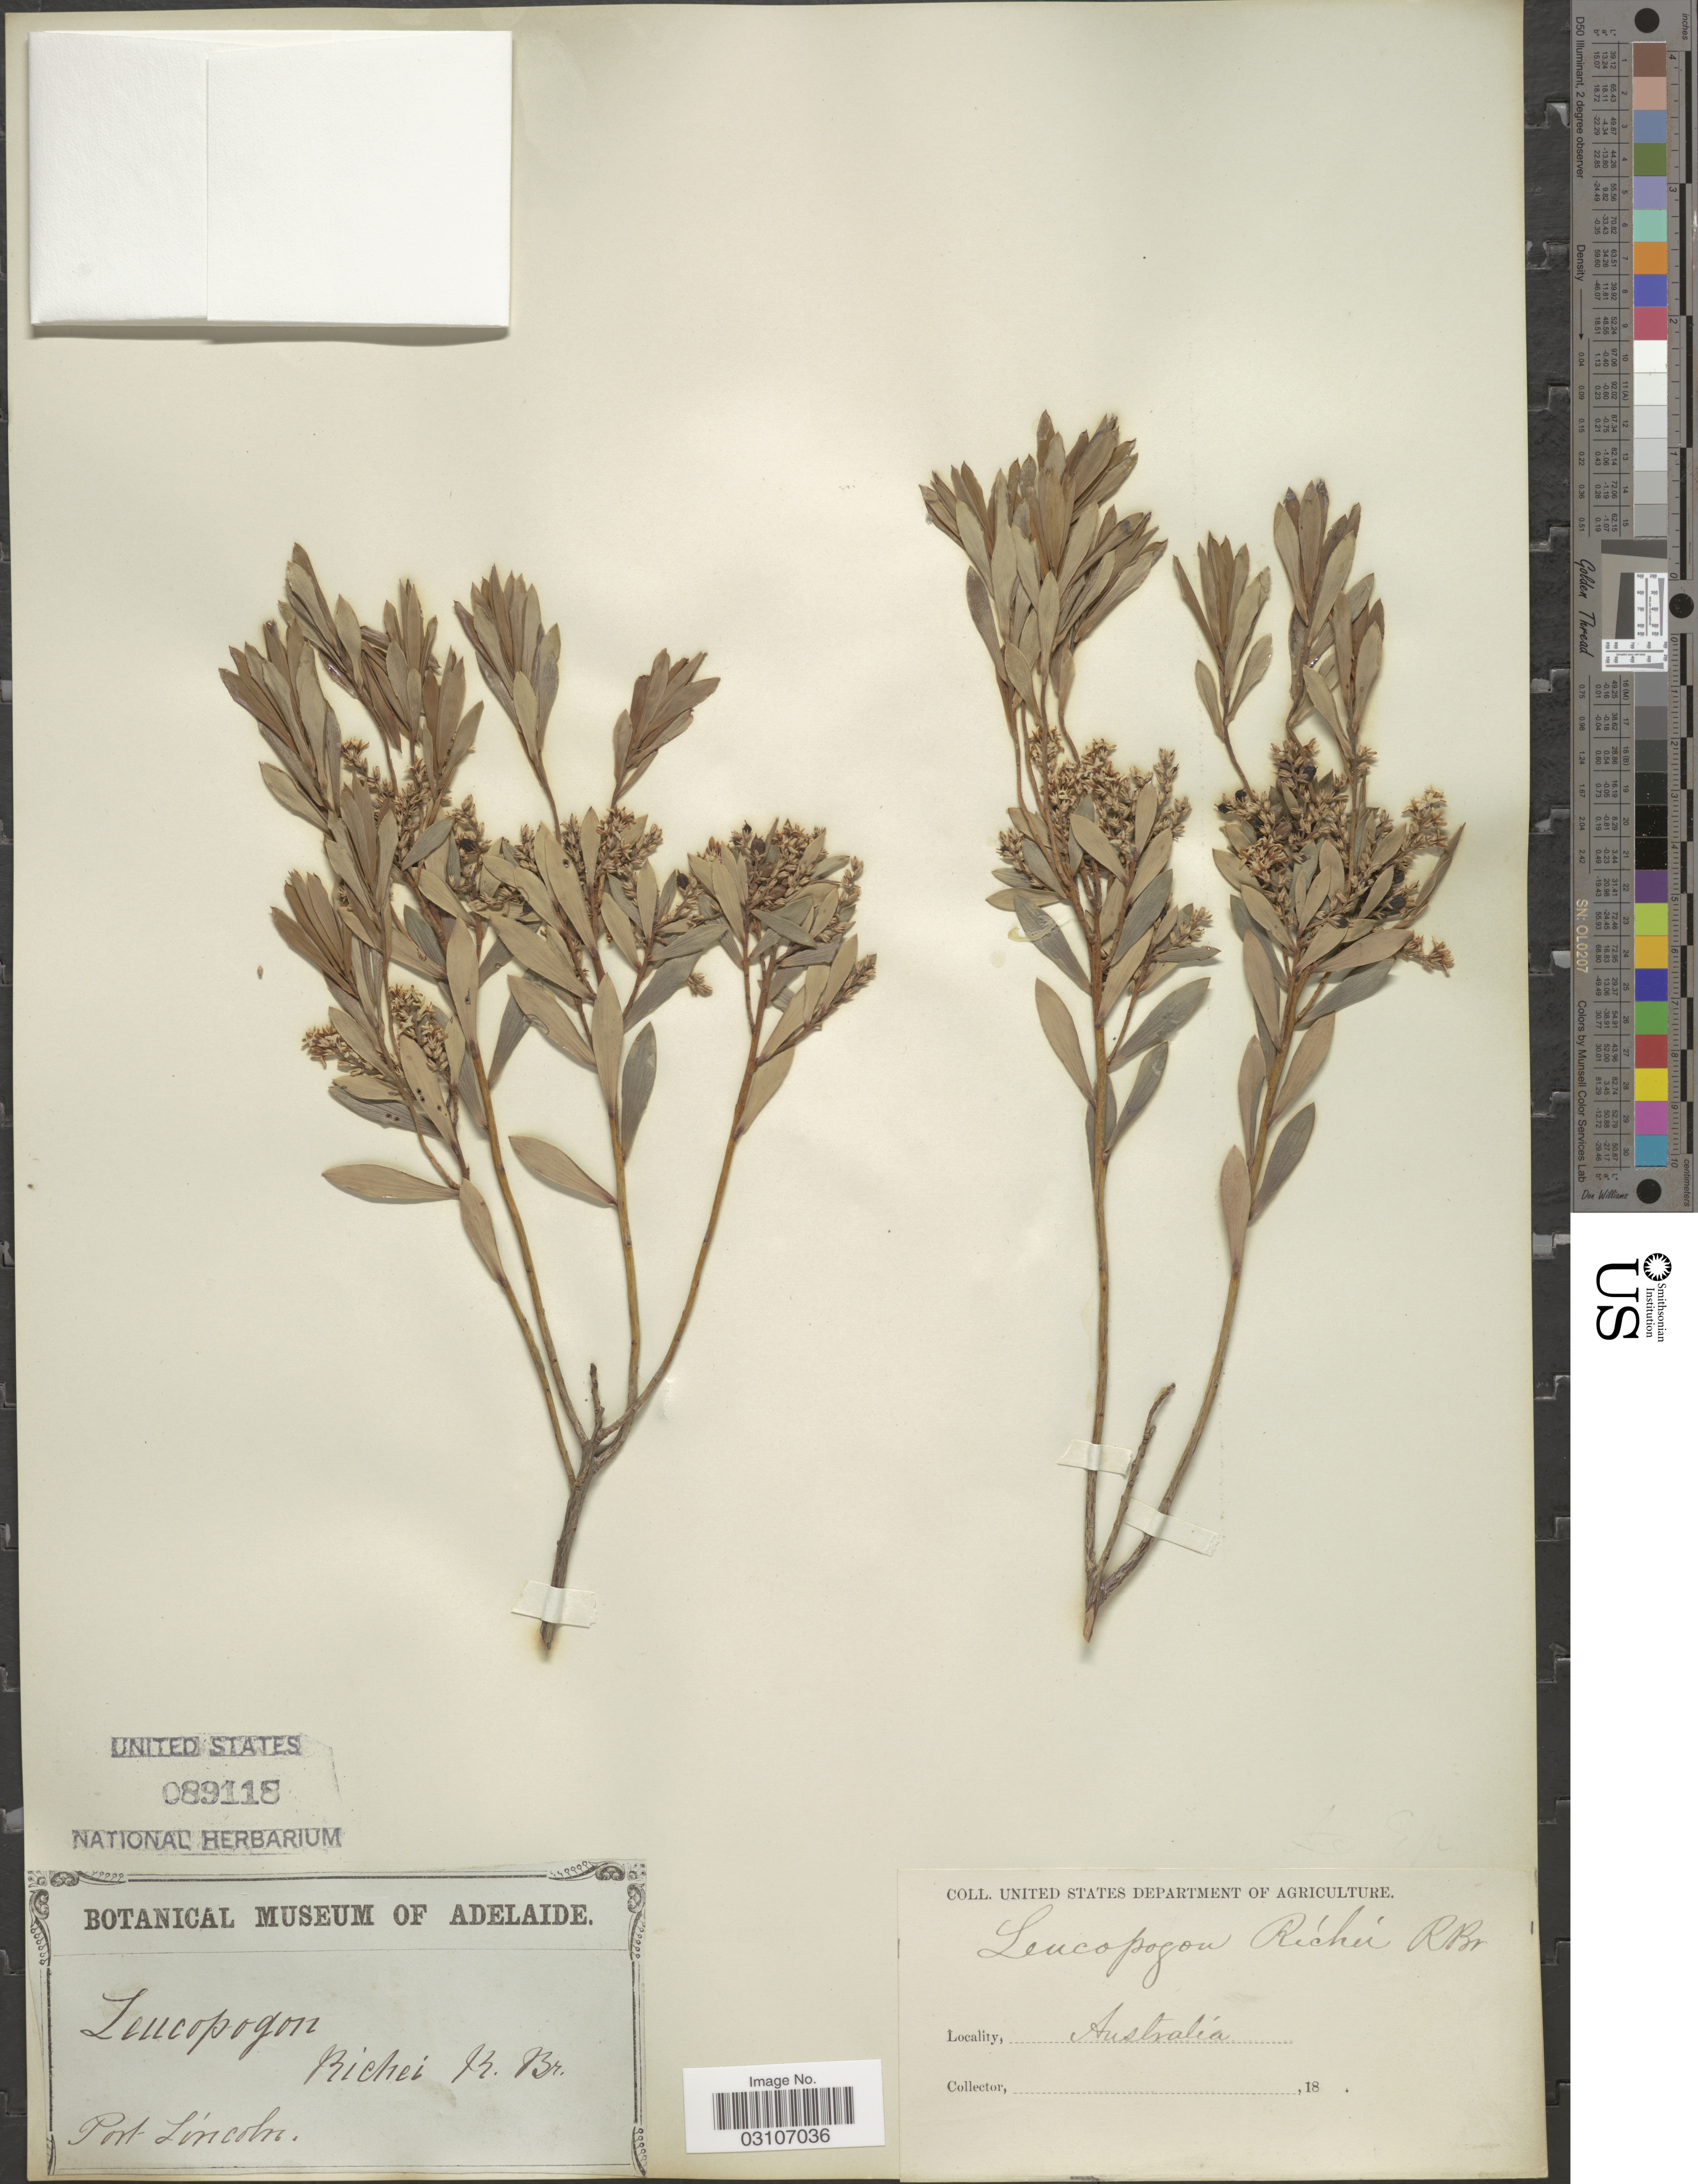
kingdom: Plantae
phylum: Tracheophyta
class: Magnoliopsida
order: Ericales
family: Ericaceae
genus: Leucopogon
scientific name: Leucopogon richei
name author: R. Br.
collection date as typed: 18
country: Australia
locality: Port Lincoln.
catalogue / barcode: US 89118